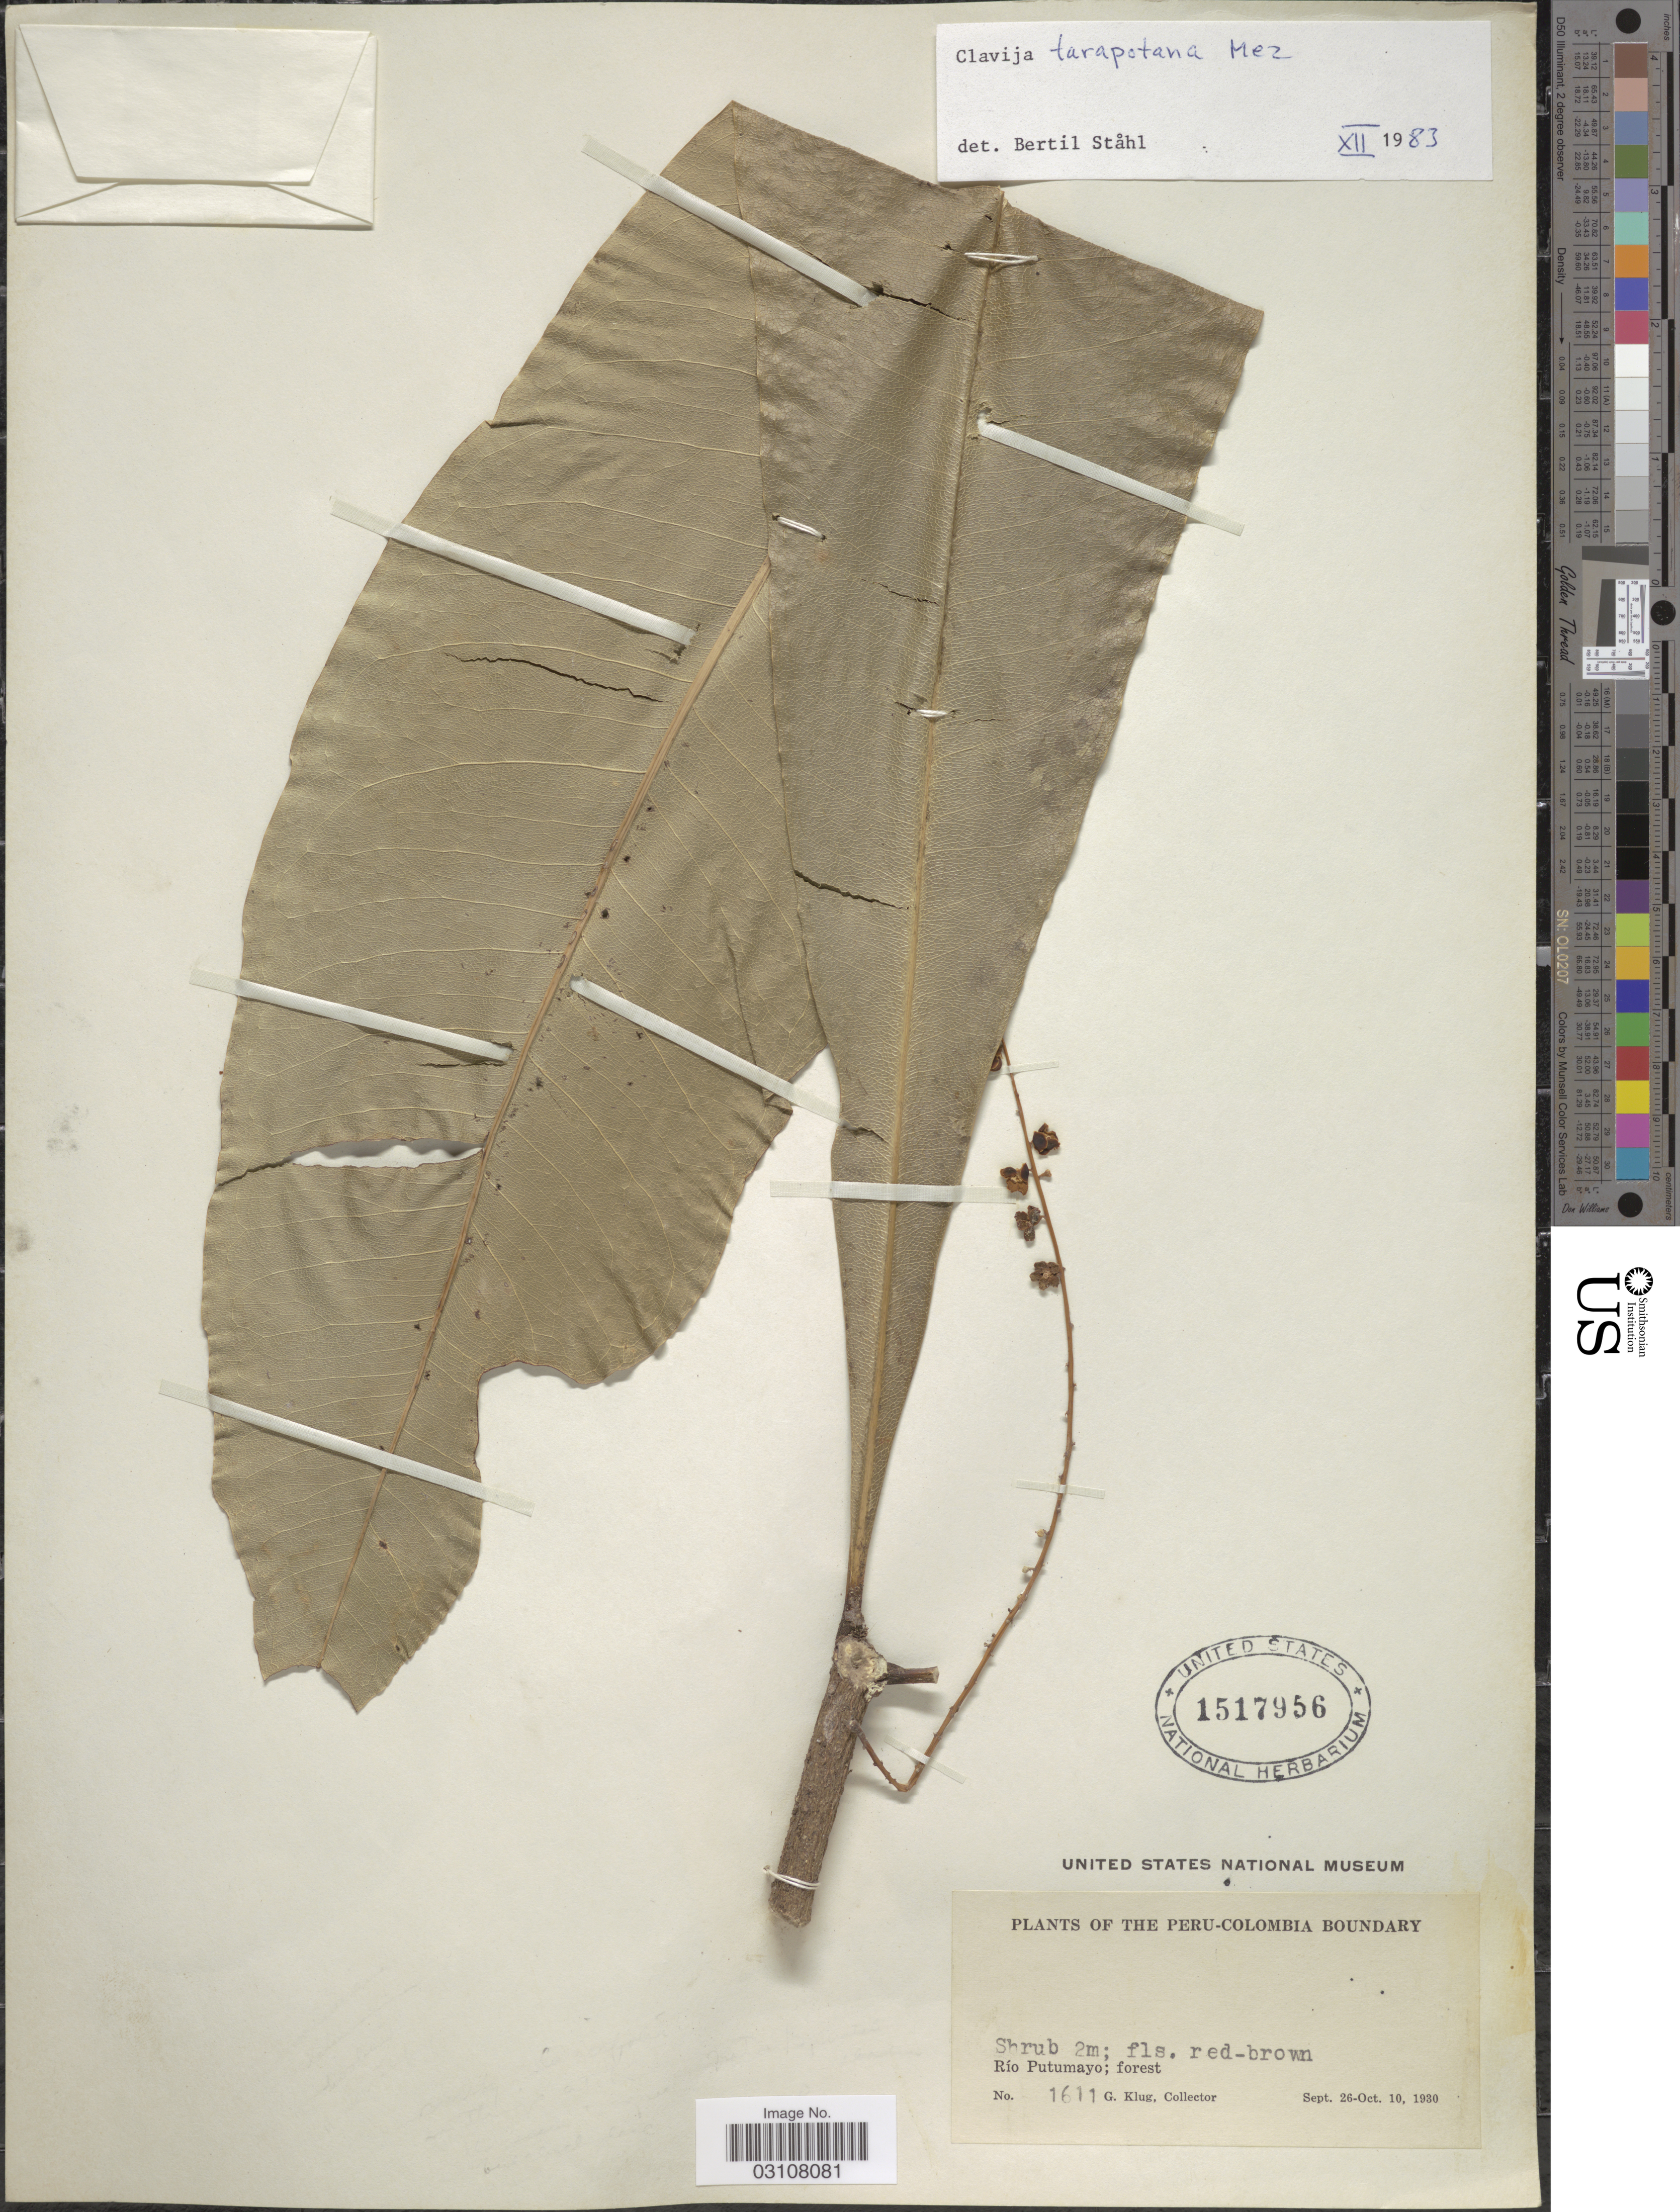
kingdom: Plantae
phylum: Tracheophyta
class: Magnoliopsida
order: Ericales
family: Primulaceae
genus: Clavija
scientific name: Clavija tarapotana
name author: Mez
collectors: G. Klug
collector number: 1611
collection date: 1930-09-26/1930-10-10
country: Colombia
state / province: Putumayo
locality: Peru-Colombia Boundary. Río Putumayo.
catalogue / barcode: US 1517956